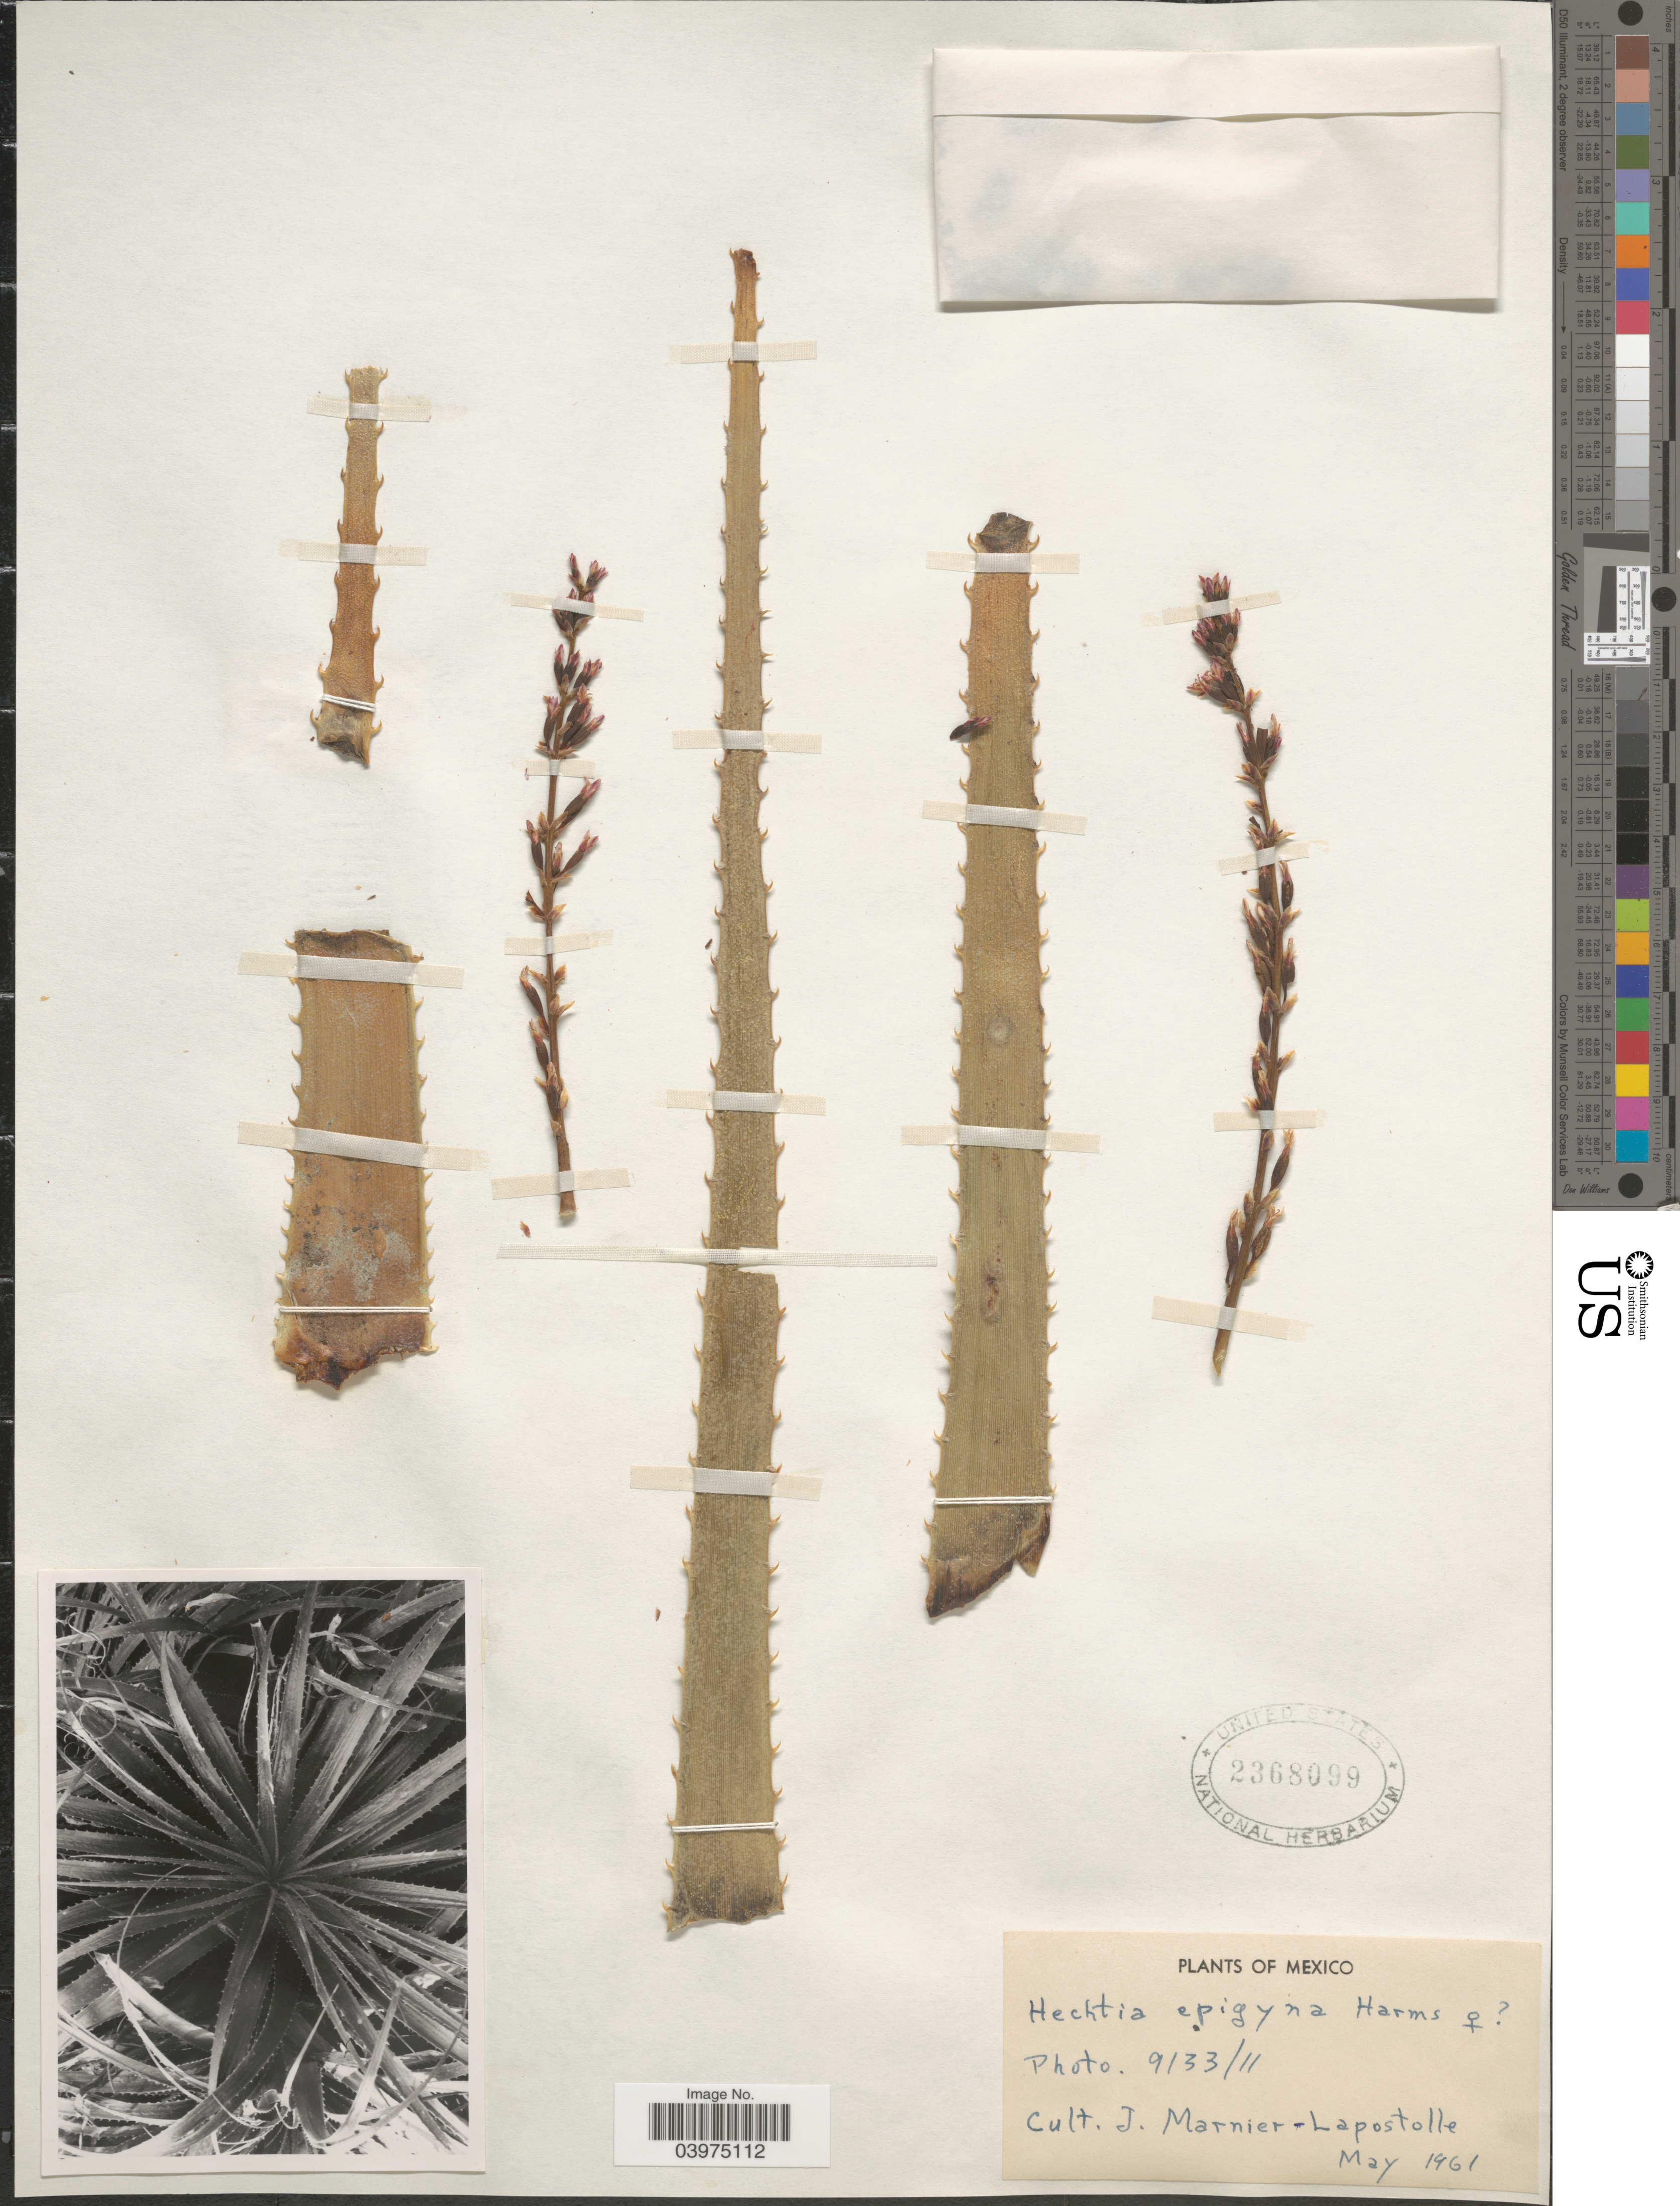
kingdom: Plantae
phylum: Tracheophyta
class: Liliopsida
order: Poales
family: Bromeliaceae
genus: Hechtia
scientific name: Hechtia epigyna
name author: Harms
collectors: J. Marnier-Lapostolle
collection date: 1961-05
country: Mexico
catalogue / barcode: US 2368099